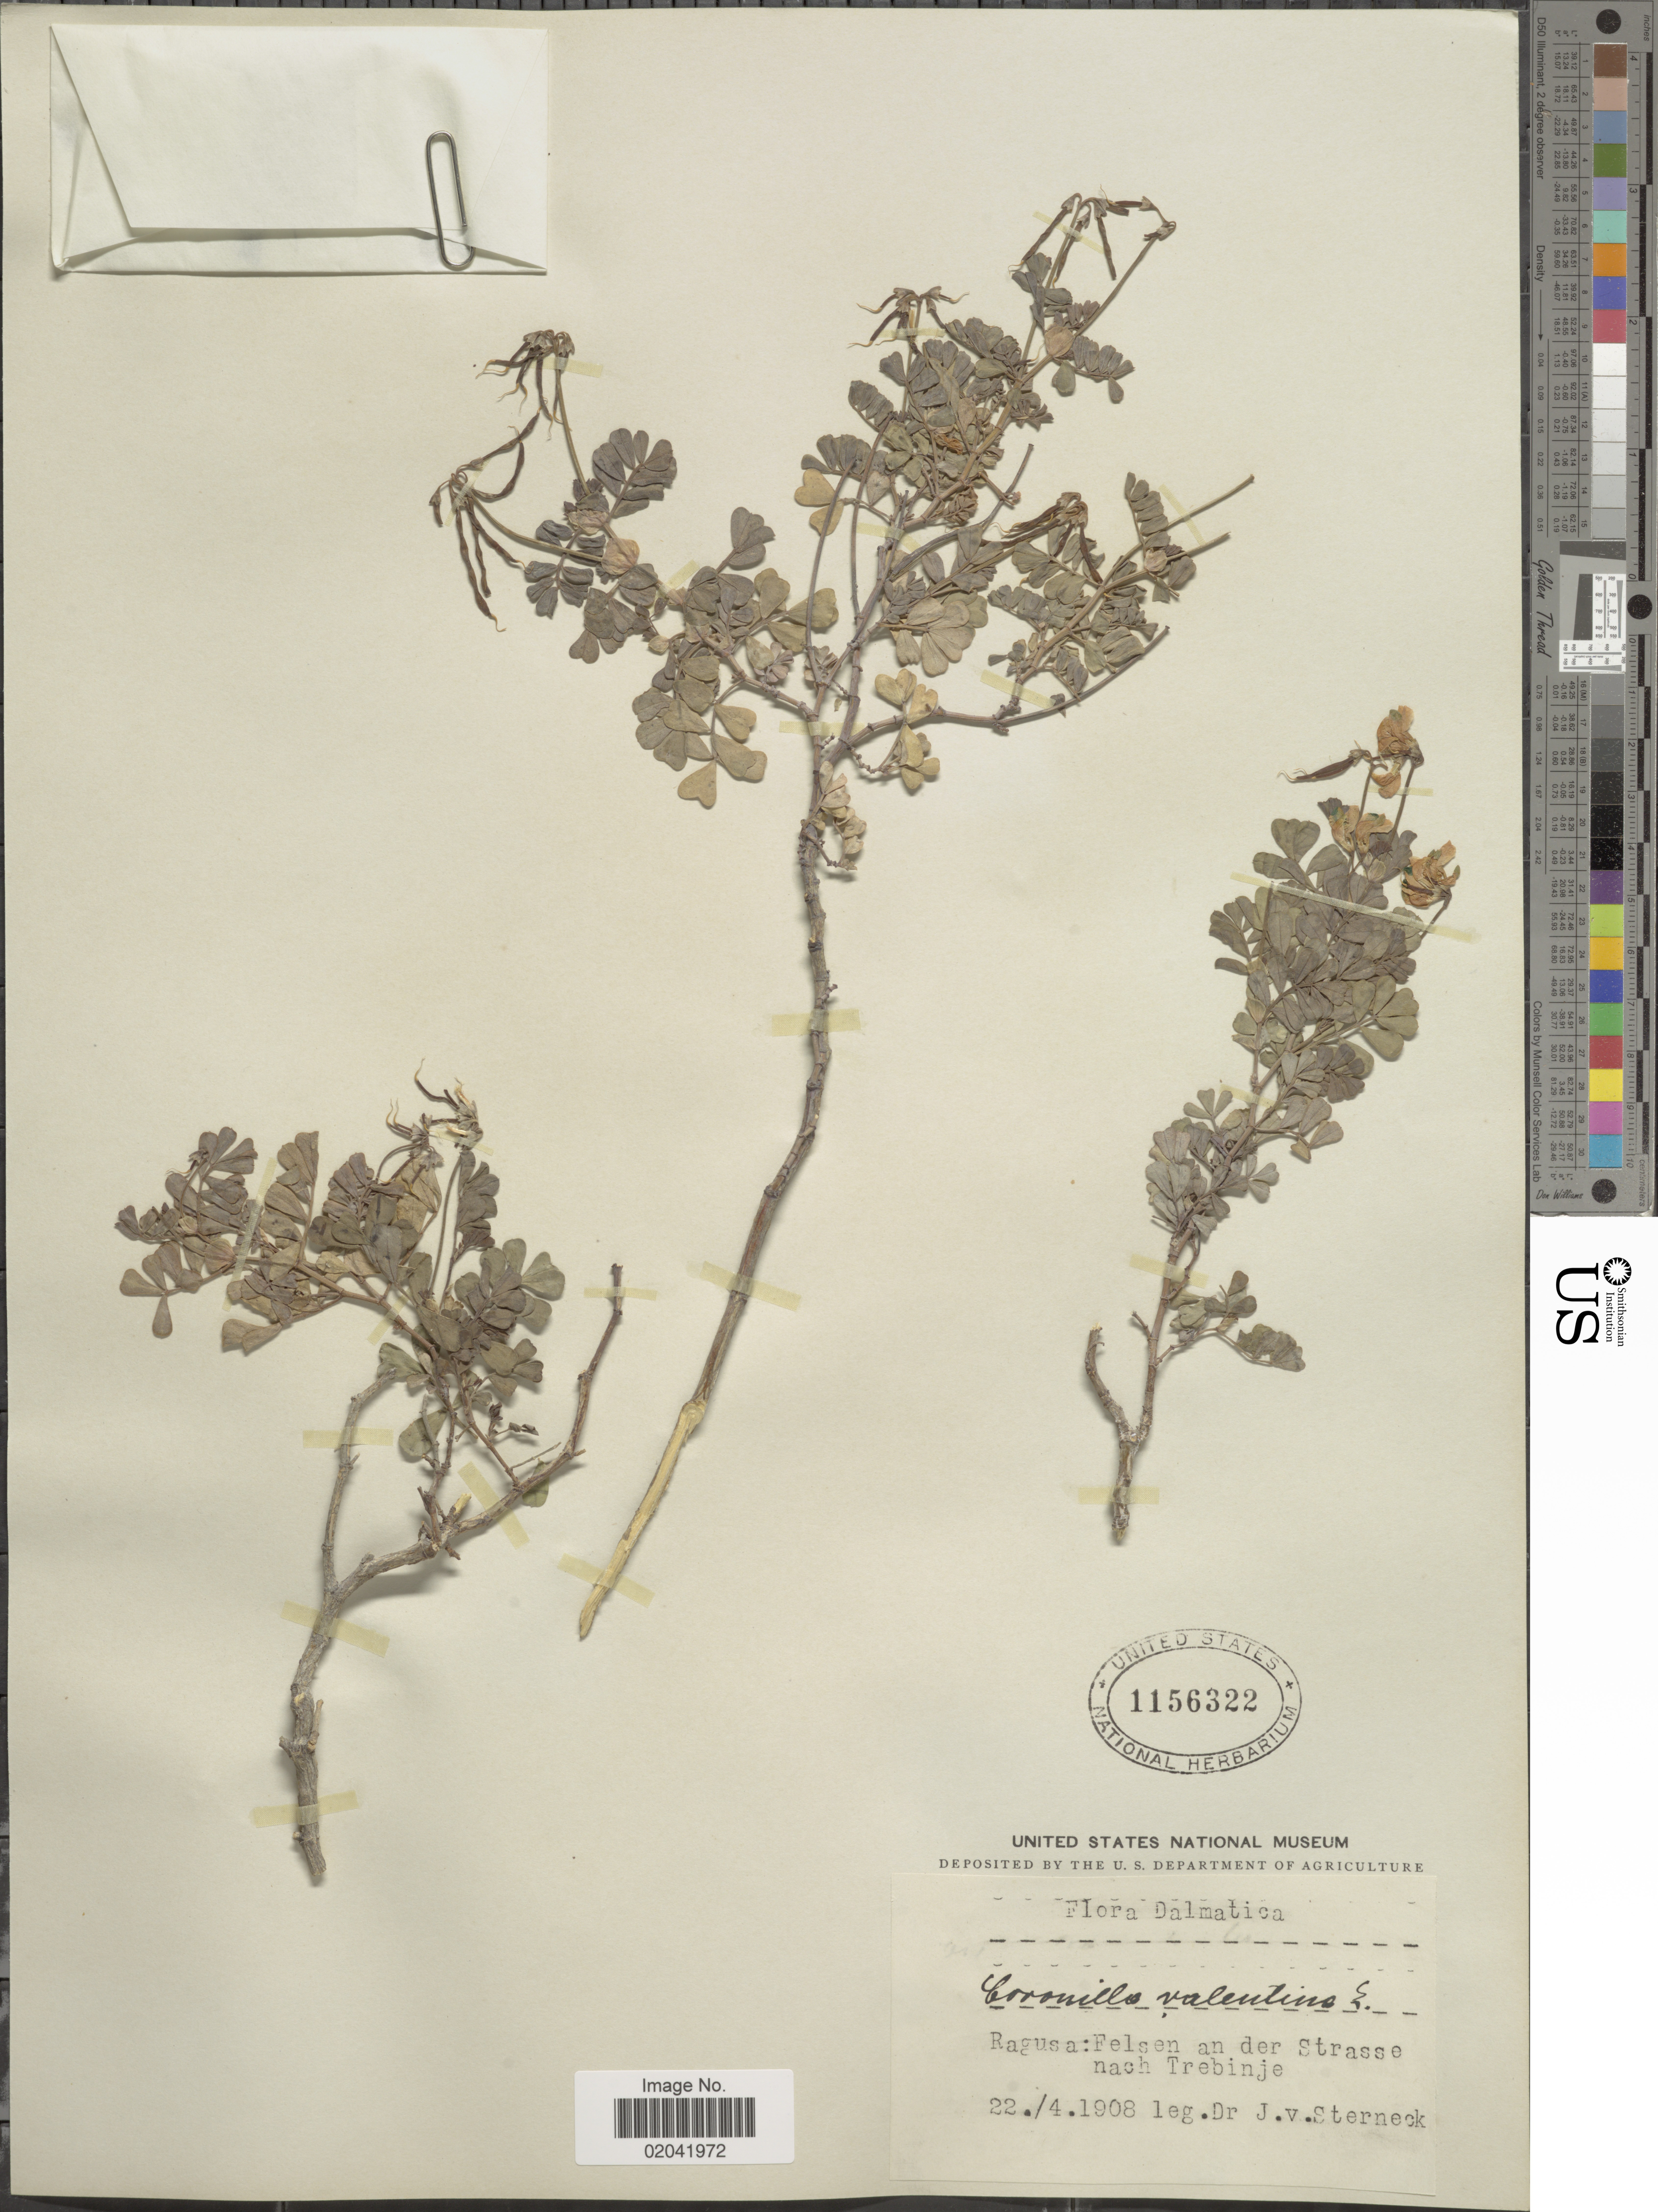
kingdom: Plantae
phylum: Tracheophyta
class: Magnoliopsida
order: Fabales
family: Fabaceae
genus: Coronilla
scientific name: Coronilla valentina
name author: L.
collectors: J. von Sterneck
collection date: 1908-04-22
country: Bosnia and Herzegovina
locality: Dalmatica, Ragusa: Felsen an der Strasse nach Trebinje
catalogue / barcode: US 1156322